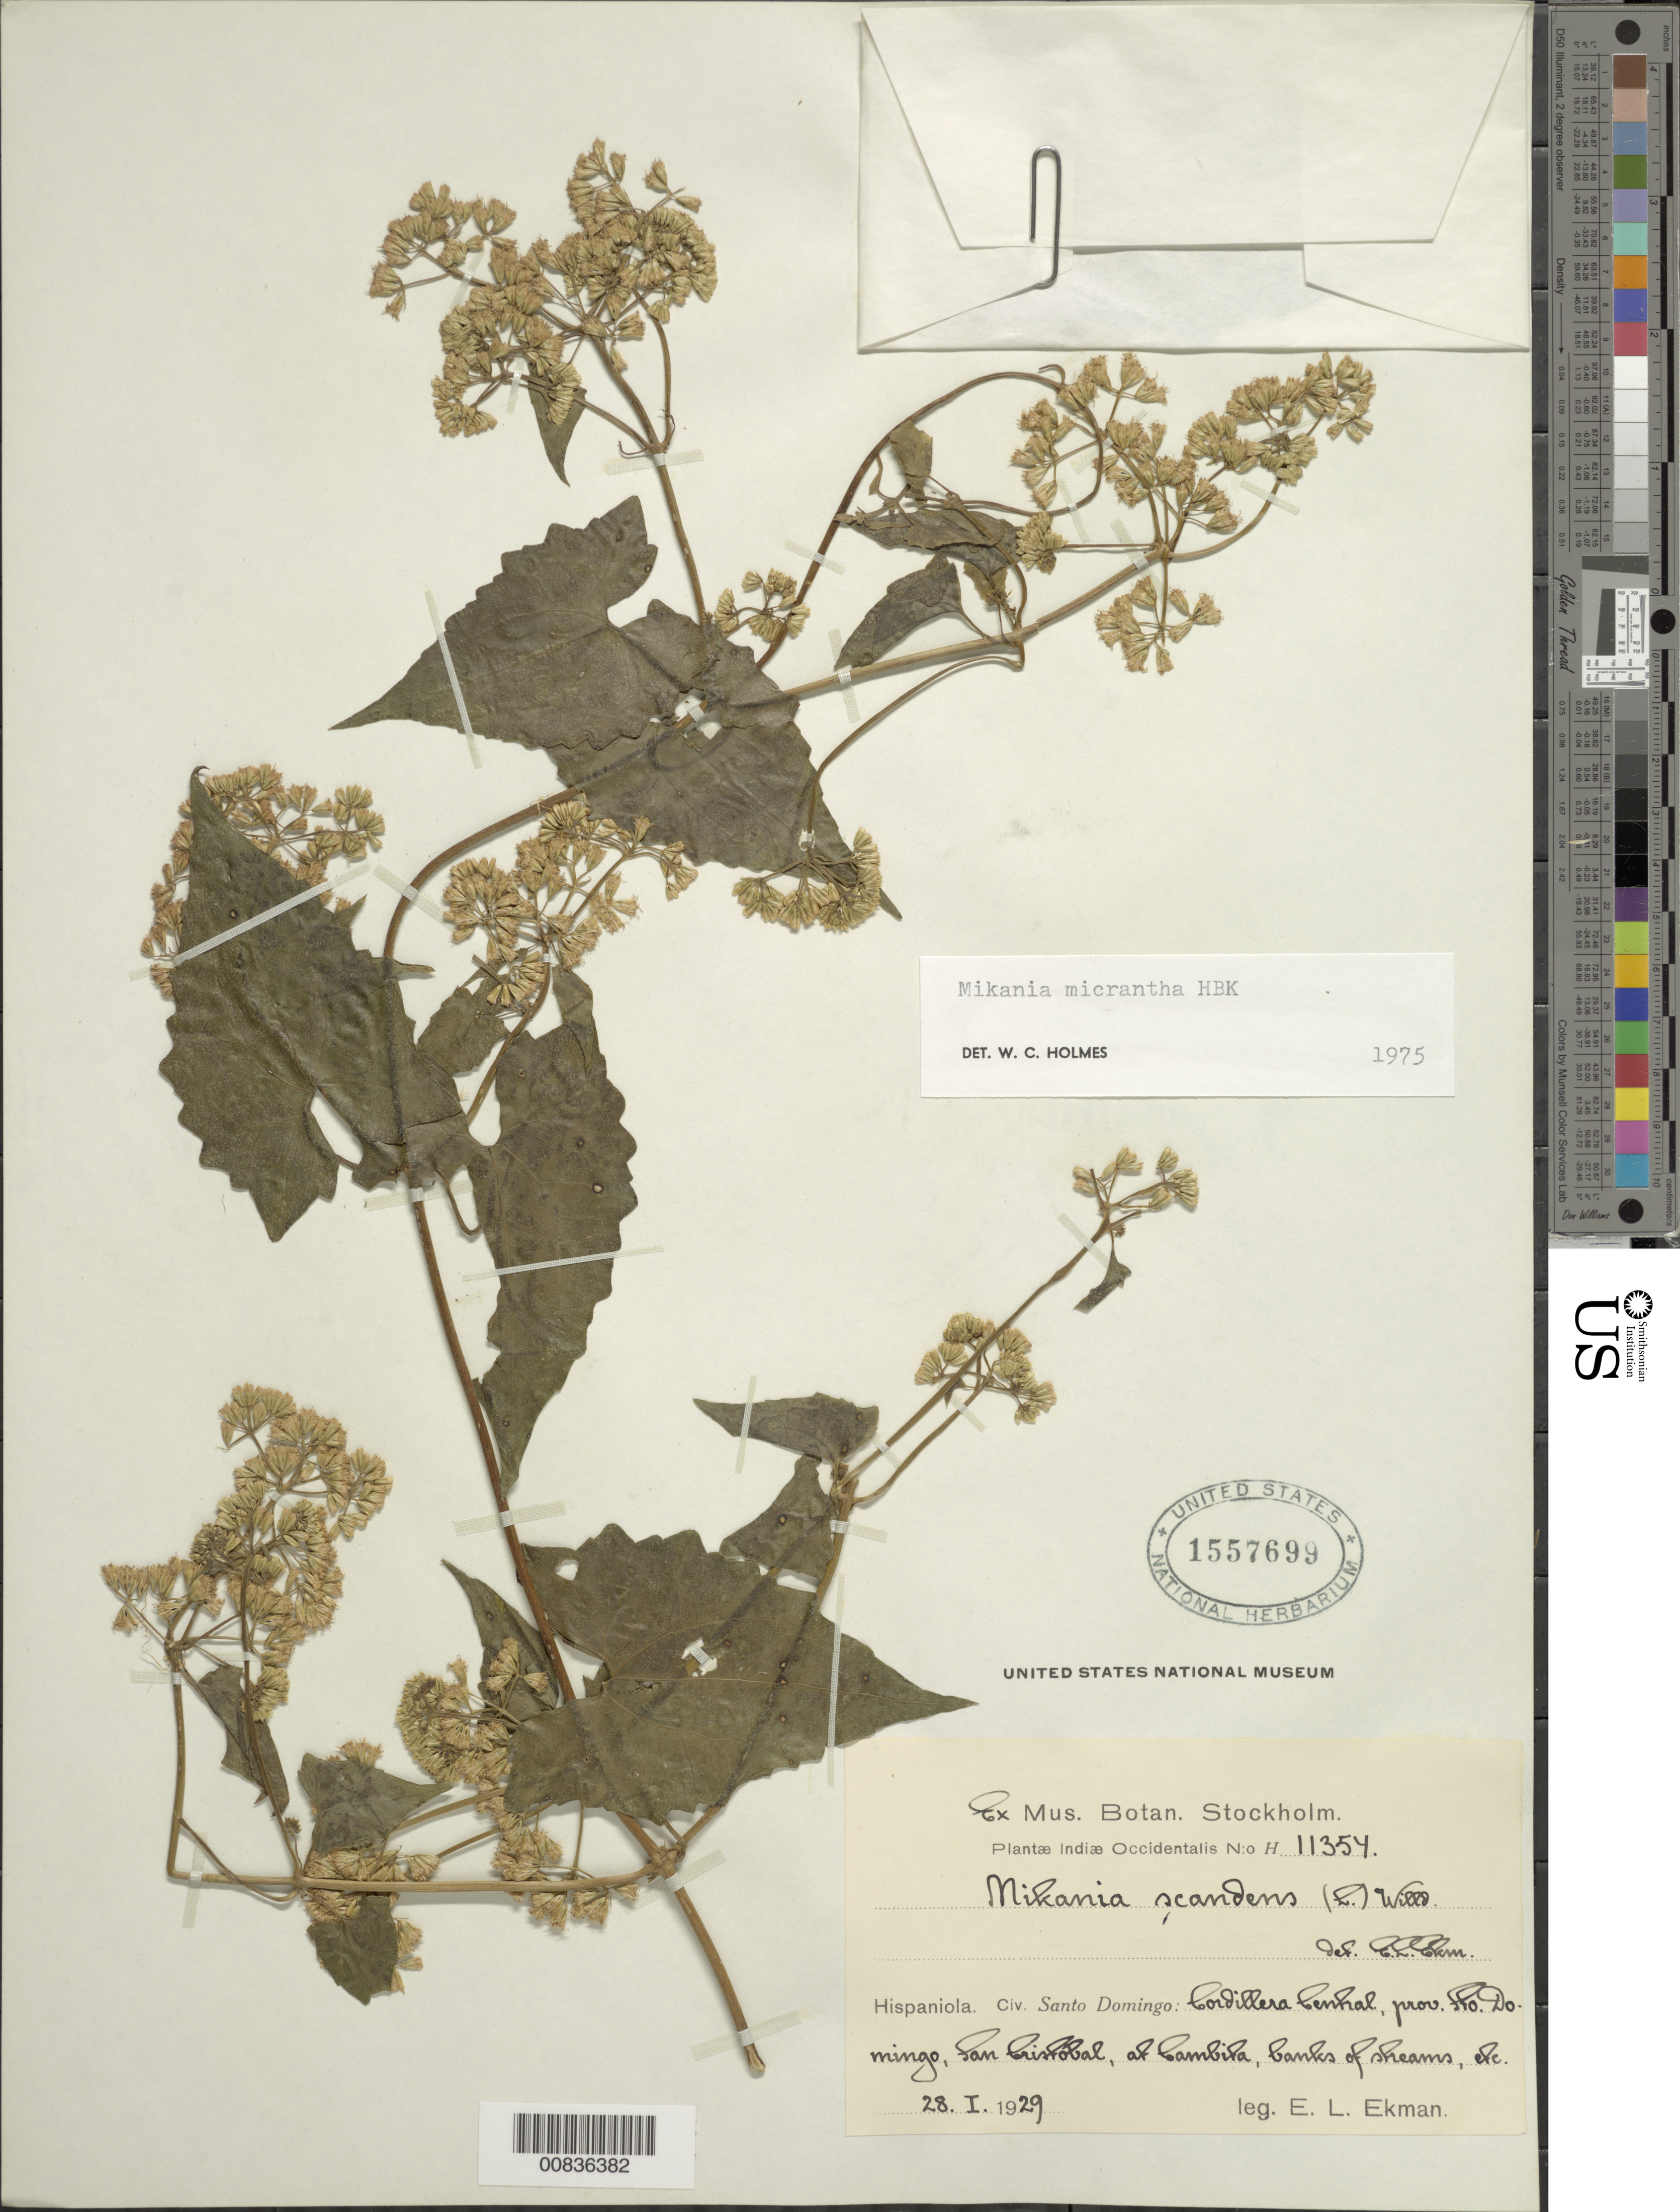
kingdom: Plantae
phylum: Tracheophyta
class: Magnoliopsida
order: Asterales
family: Asteraceae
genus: Mikania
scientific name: Mikania micrantha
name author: Kunth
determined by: Holmes, W. C.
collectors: E. L. Ekman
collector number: H 11354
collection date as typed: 28 Jan 1929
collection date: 1929-01-28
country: Dominican Republic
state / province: Distrito Nacional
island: Hispaniola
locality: Cordillera Central, San Cristobal, at Cambita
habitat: Banks of shtreams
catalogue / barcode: US 1557699